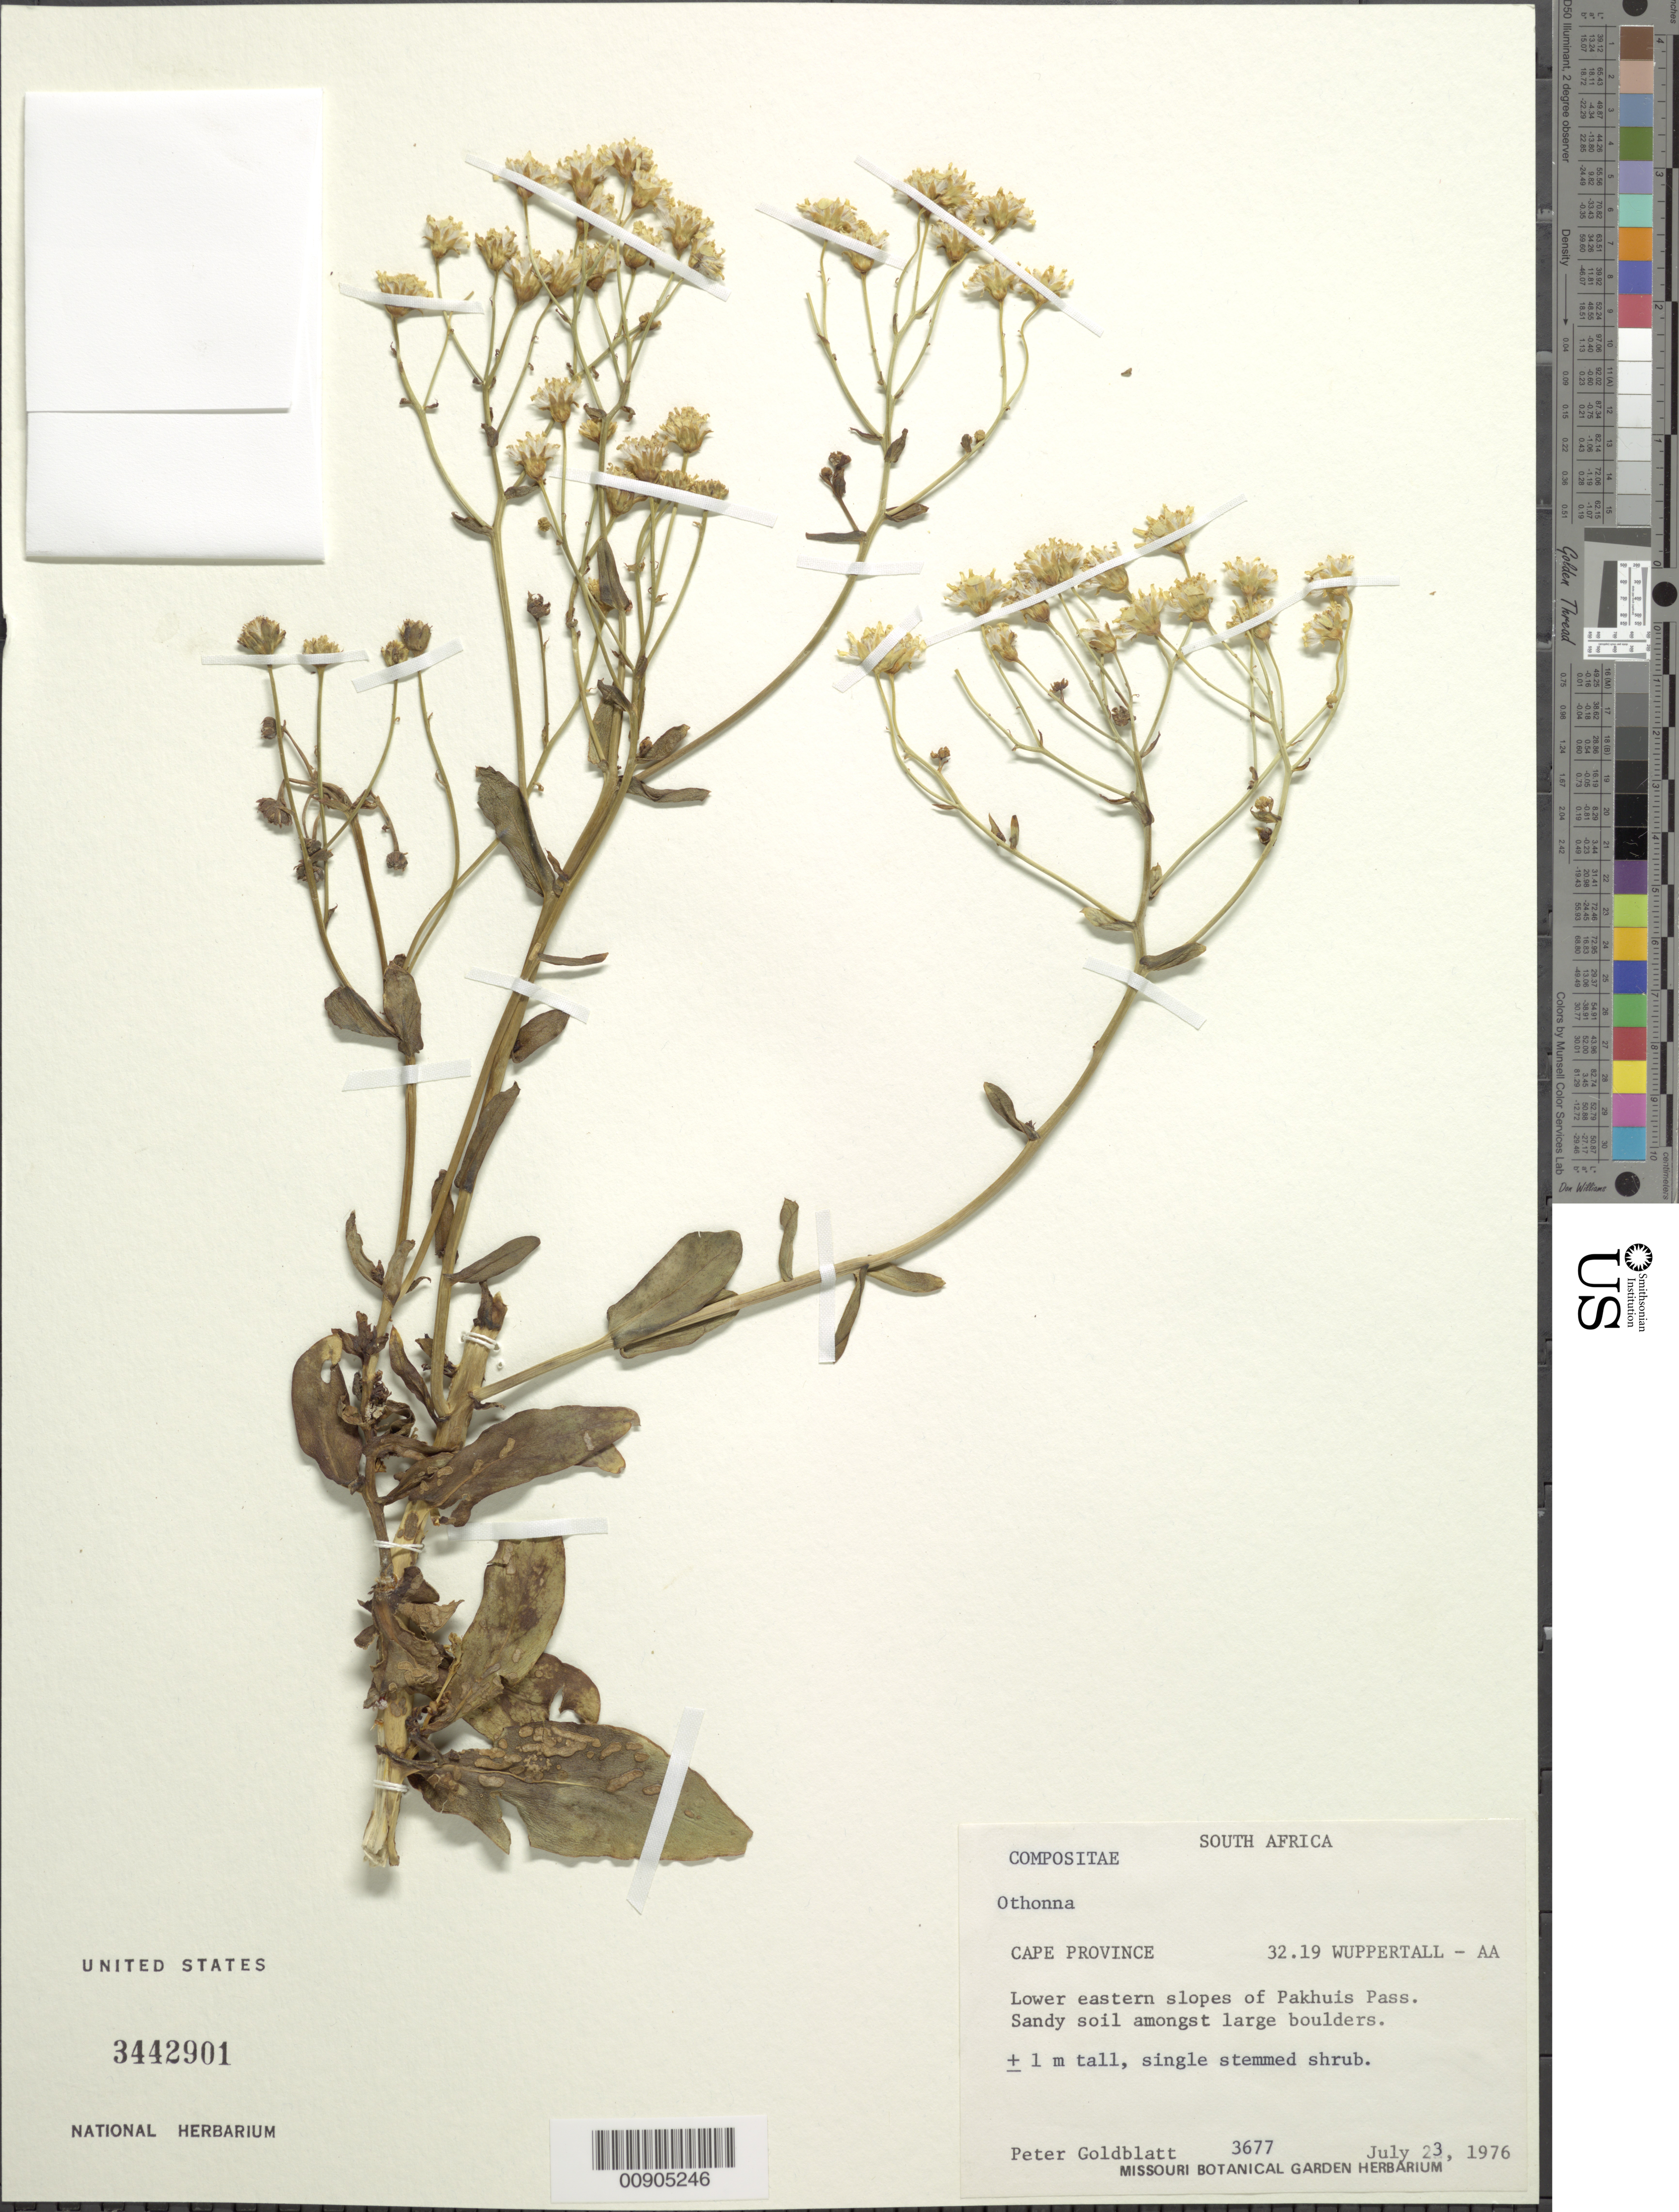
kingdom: Plantae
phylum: Tracheophyta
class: Magnoliopsida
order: Asterales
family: Asteraceae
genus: Othonna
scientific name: Othonna sp.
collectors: P. Goldblatt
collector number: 3677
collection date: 1976-07-23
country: South Africa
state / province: Western Cape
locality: Wuppertal, 32.19 AA, Pakhuis Pass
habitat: Lower E slopes, sandy soil amongst large boulders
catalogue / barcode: US 3442901